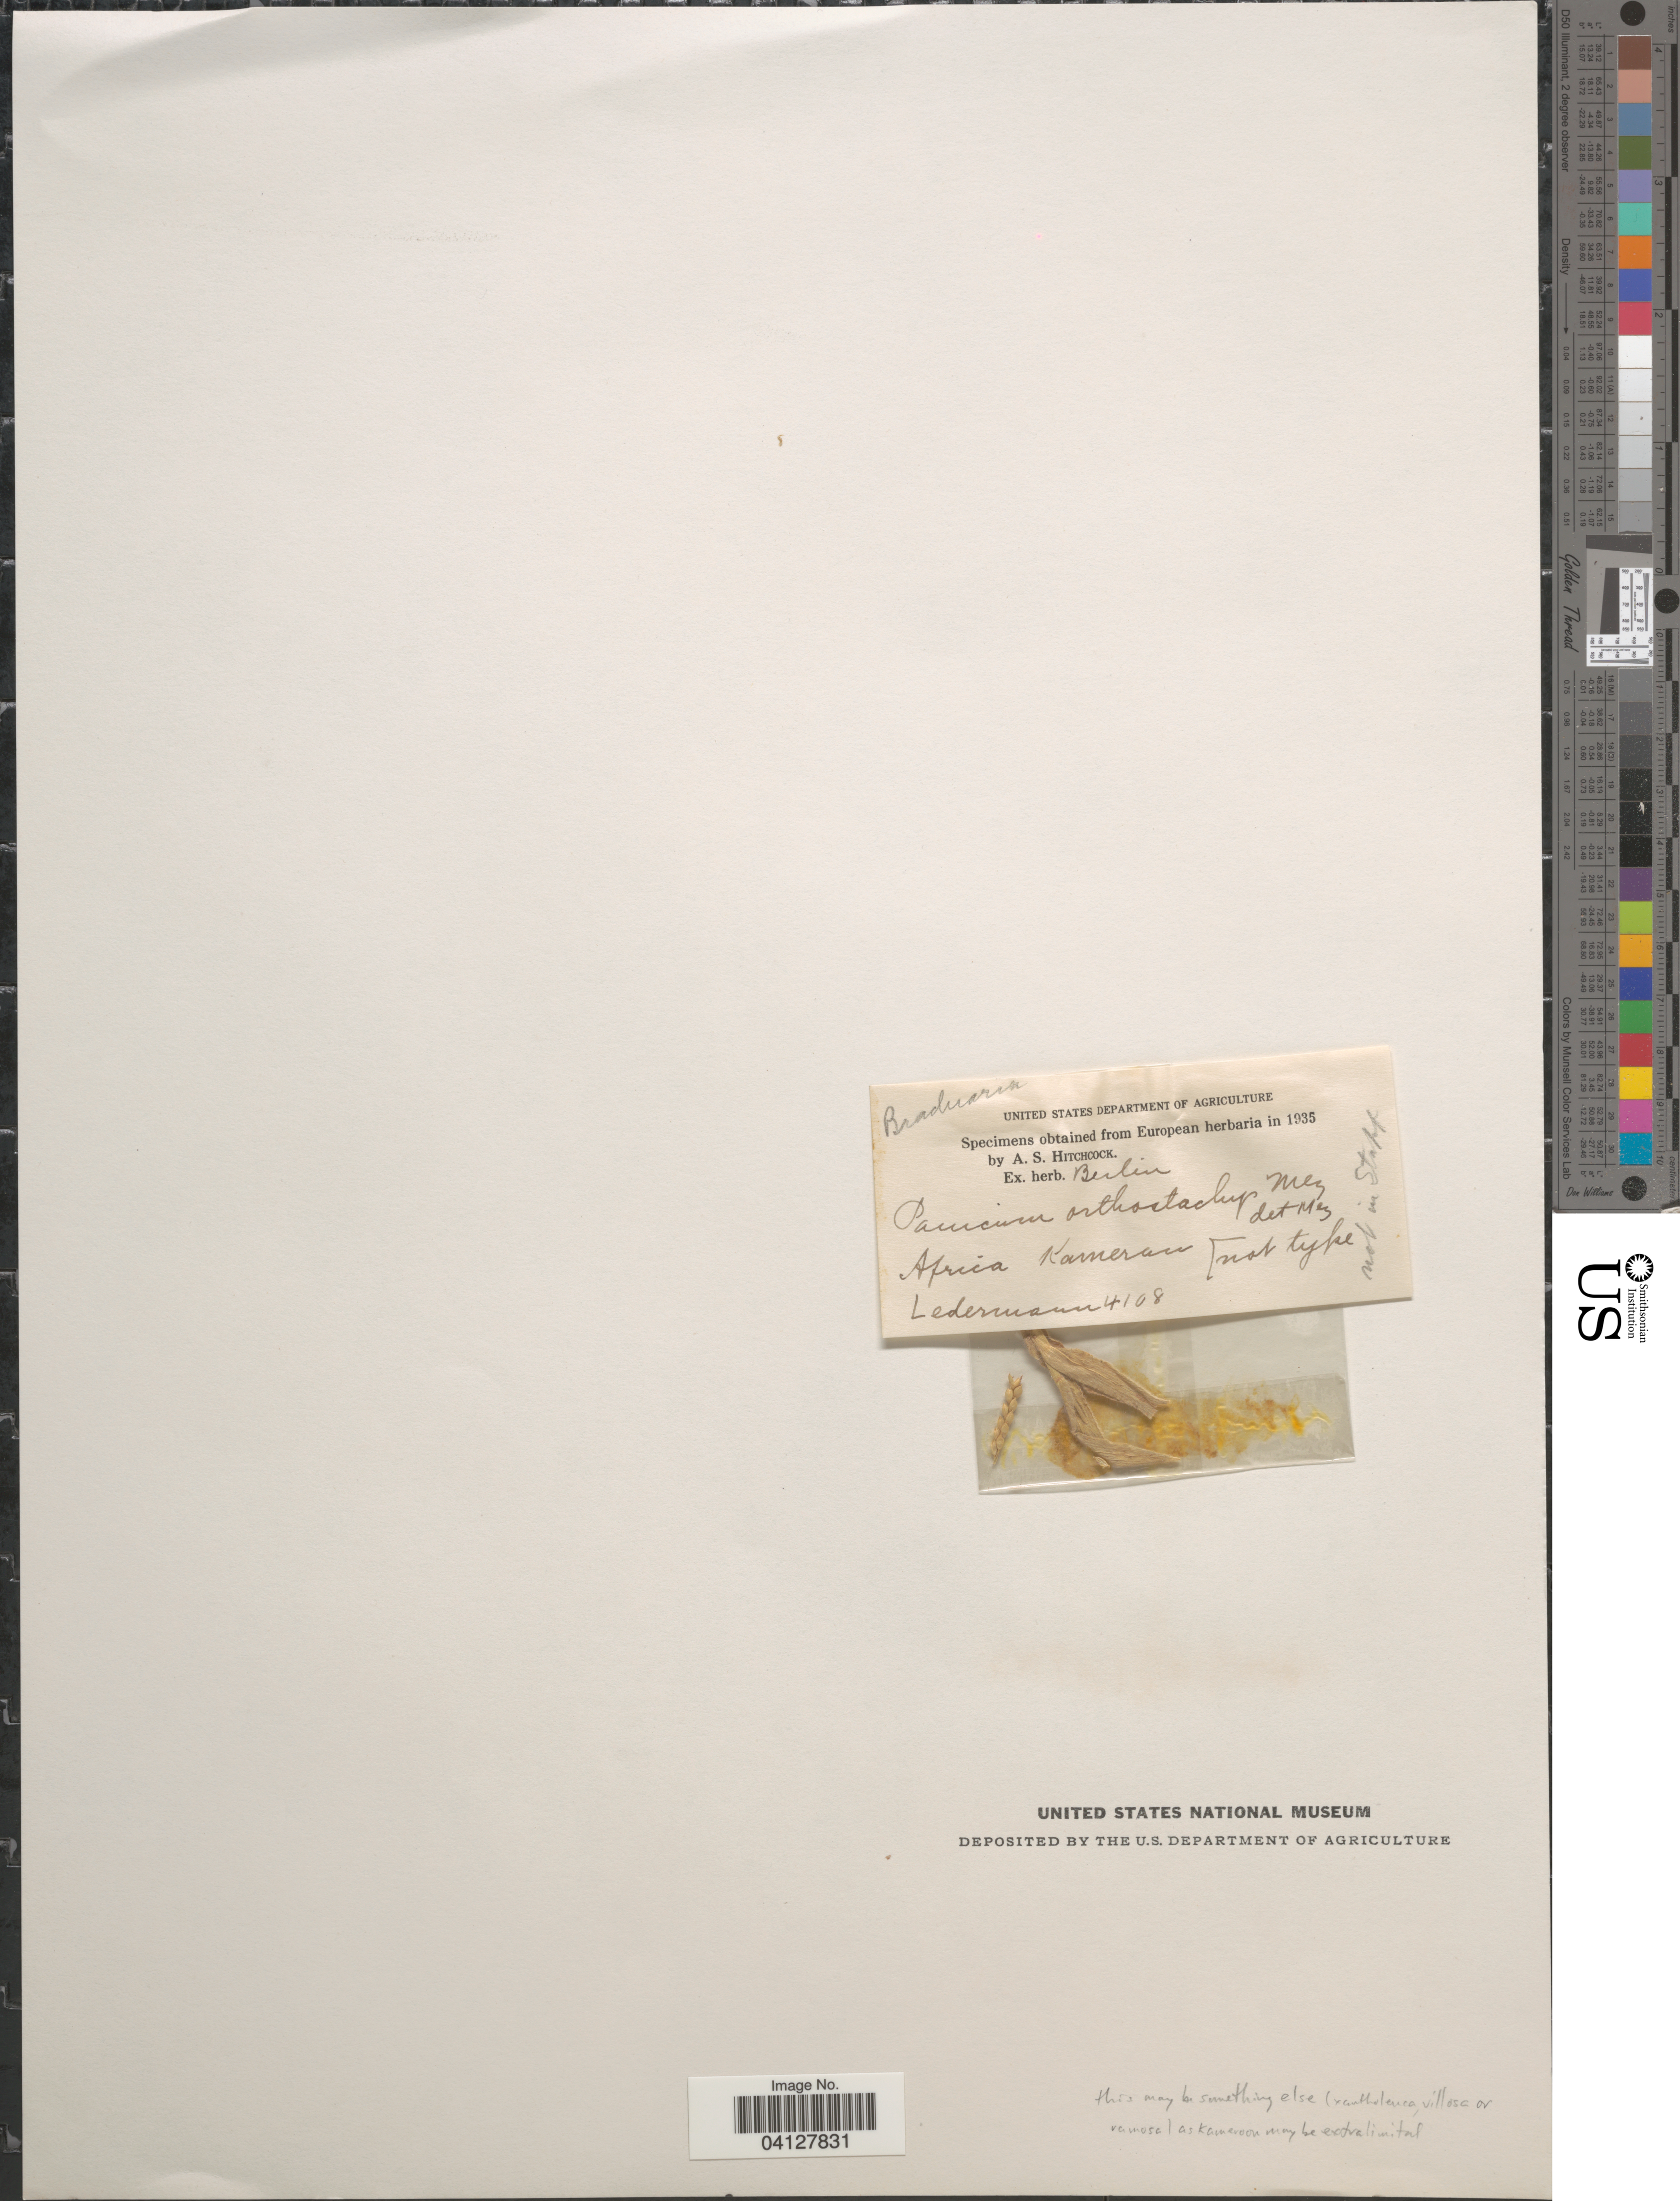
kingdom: Plantae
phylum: Tracheophyta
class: Liliopsida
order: Poales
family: Poaceae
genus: Panicum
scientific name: Panicum orthostachys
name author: Mez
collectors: -. Ledermann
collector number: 4108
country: Cameroon